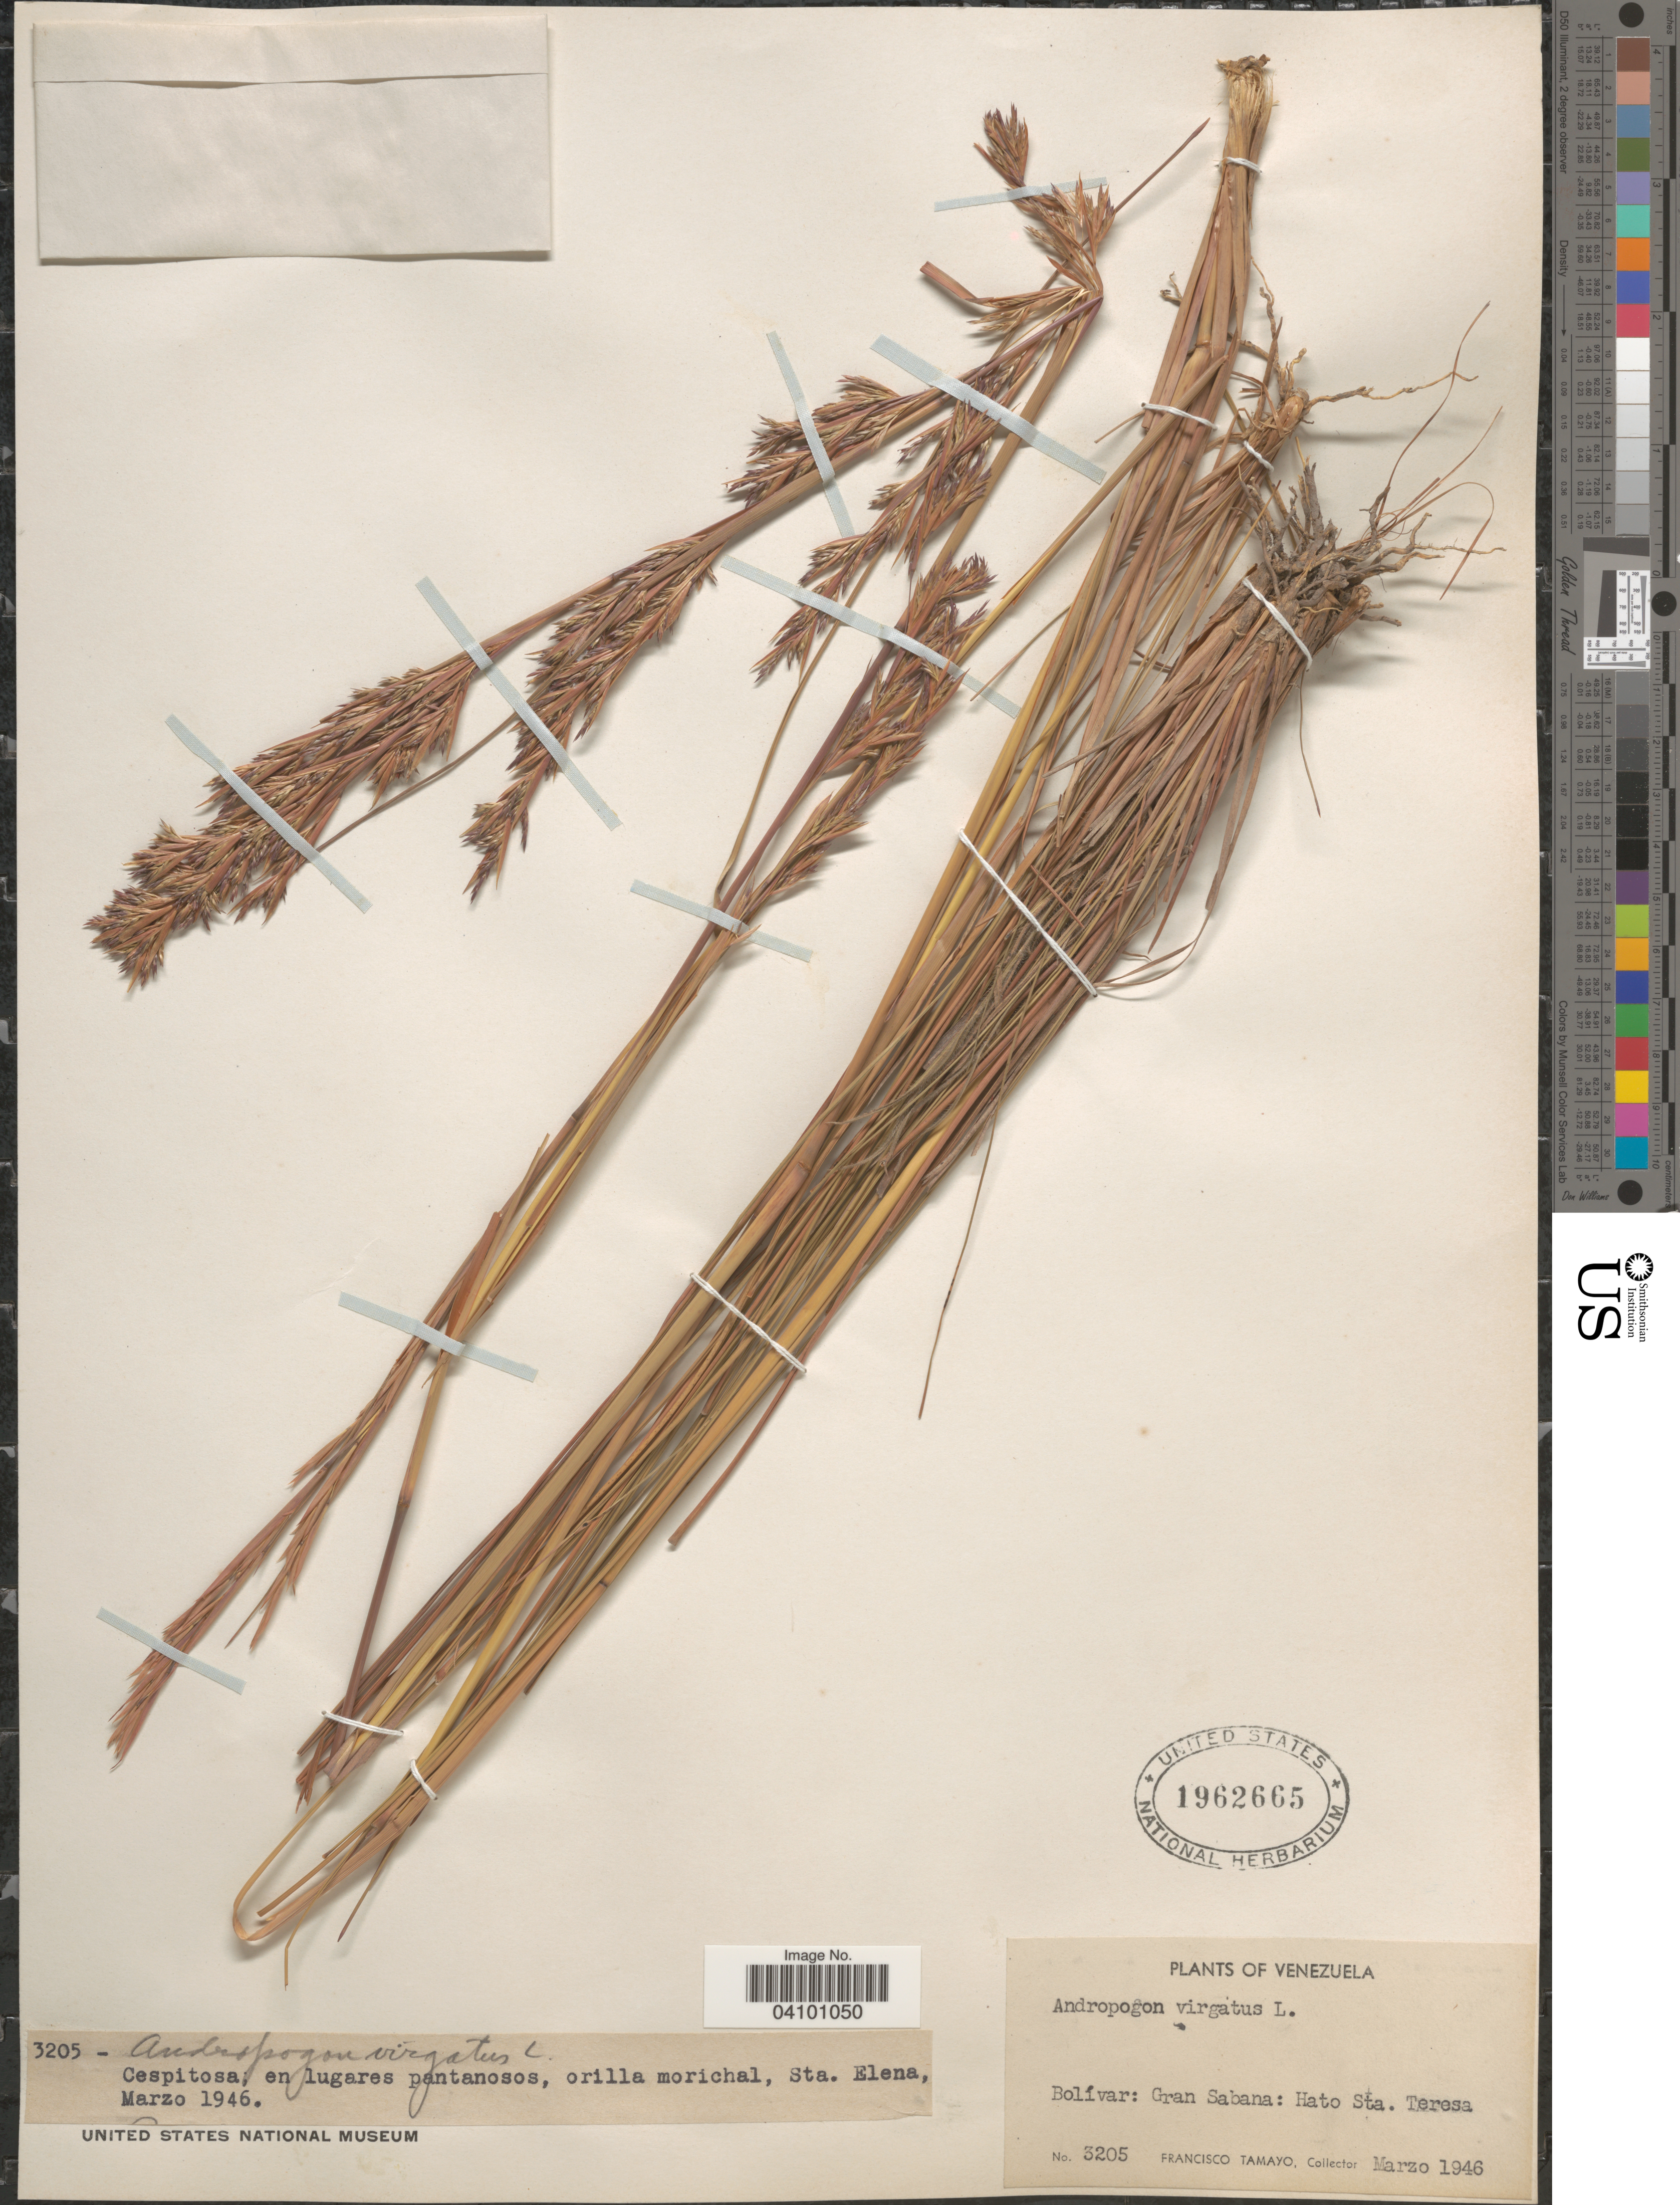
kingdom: Plantae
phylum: Tracheophyta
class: Liliopsida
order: Poales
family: Poaceae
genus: Andropogon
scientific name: Andropogon virgatus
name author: Desv. ex Ham.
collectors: F. Tamayo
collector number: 3205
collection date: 1946-03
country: Venezuela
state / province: Bolivar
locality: Gran Sabana: Hato Sta. Teresa.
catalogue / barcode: US 1962665